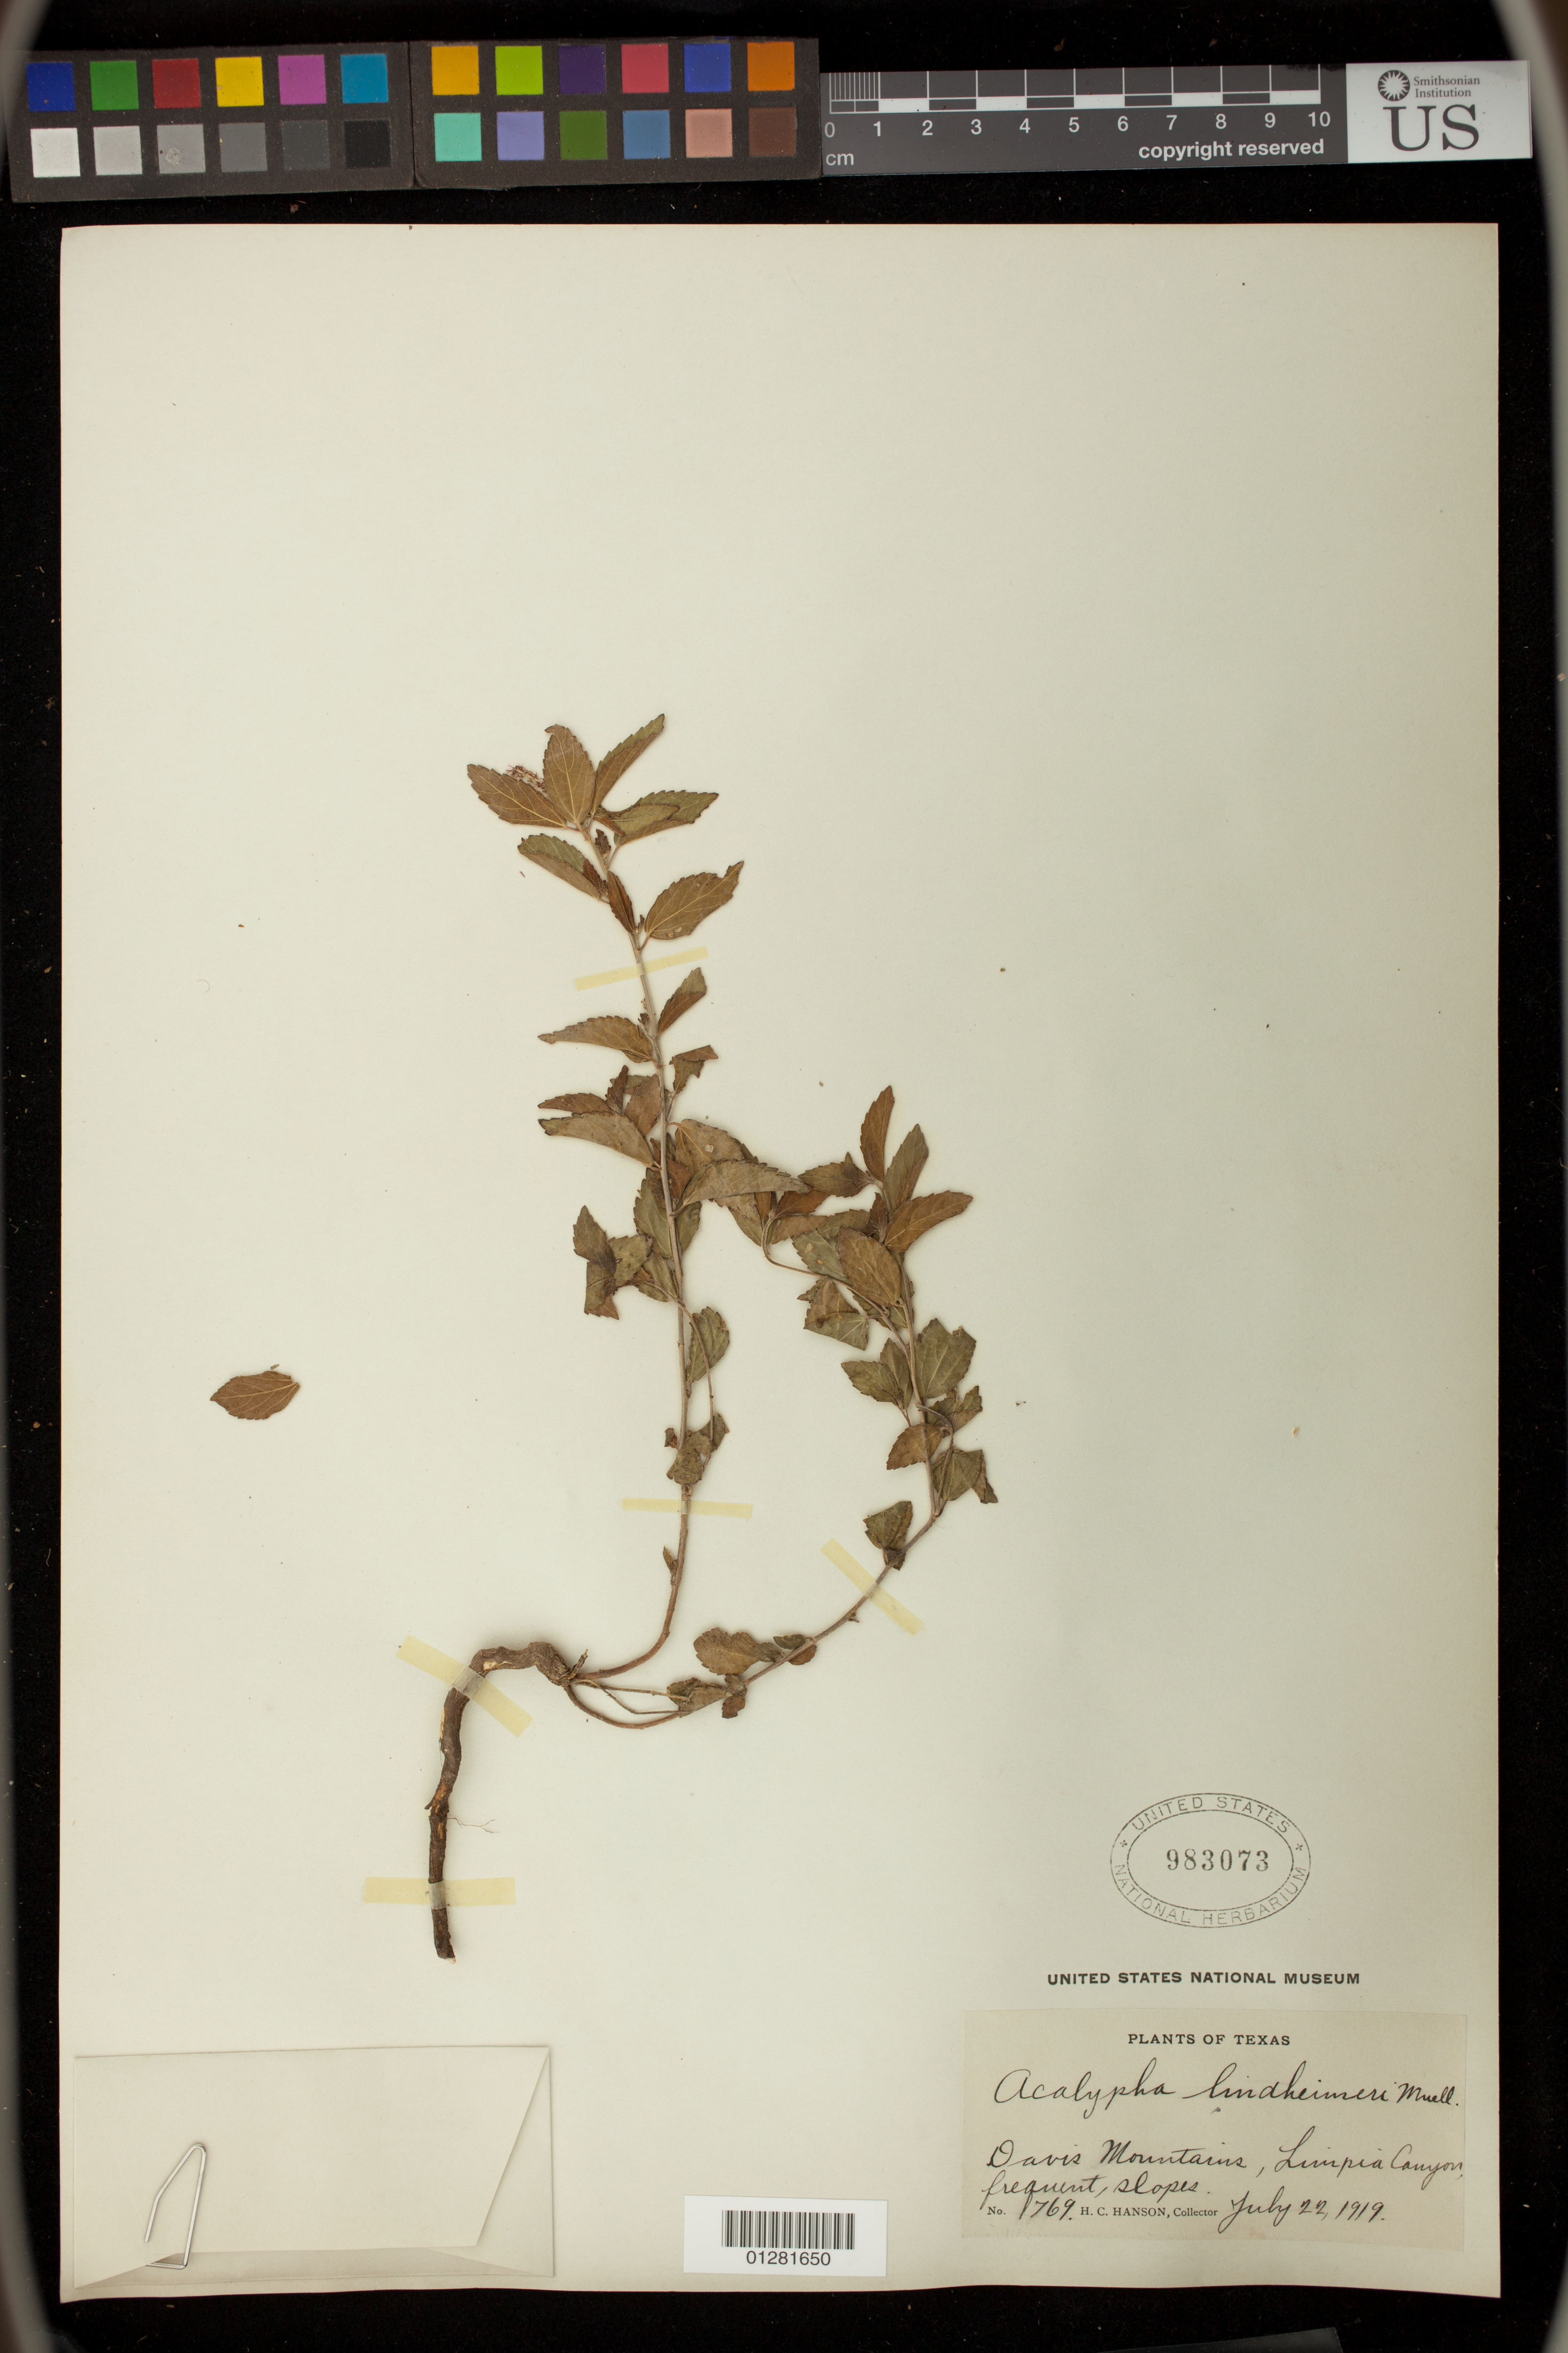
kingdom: Plantae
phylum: Tracheophyta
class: Magnoliopsida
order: Malpighiales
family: Euphorbiaceae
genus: Acalypha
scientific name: Acalypha lindheimeri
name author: Müll. Arg.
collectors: H. Hanson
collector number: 1769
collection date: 1919-07-22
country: United States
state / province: Texas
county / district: Jeff Davis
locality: Davis Mountains, Limpia Canyon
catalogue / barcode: US 983073